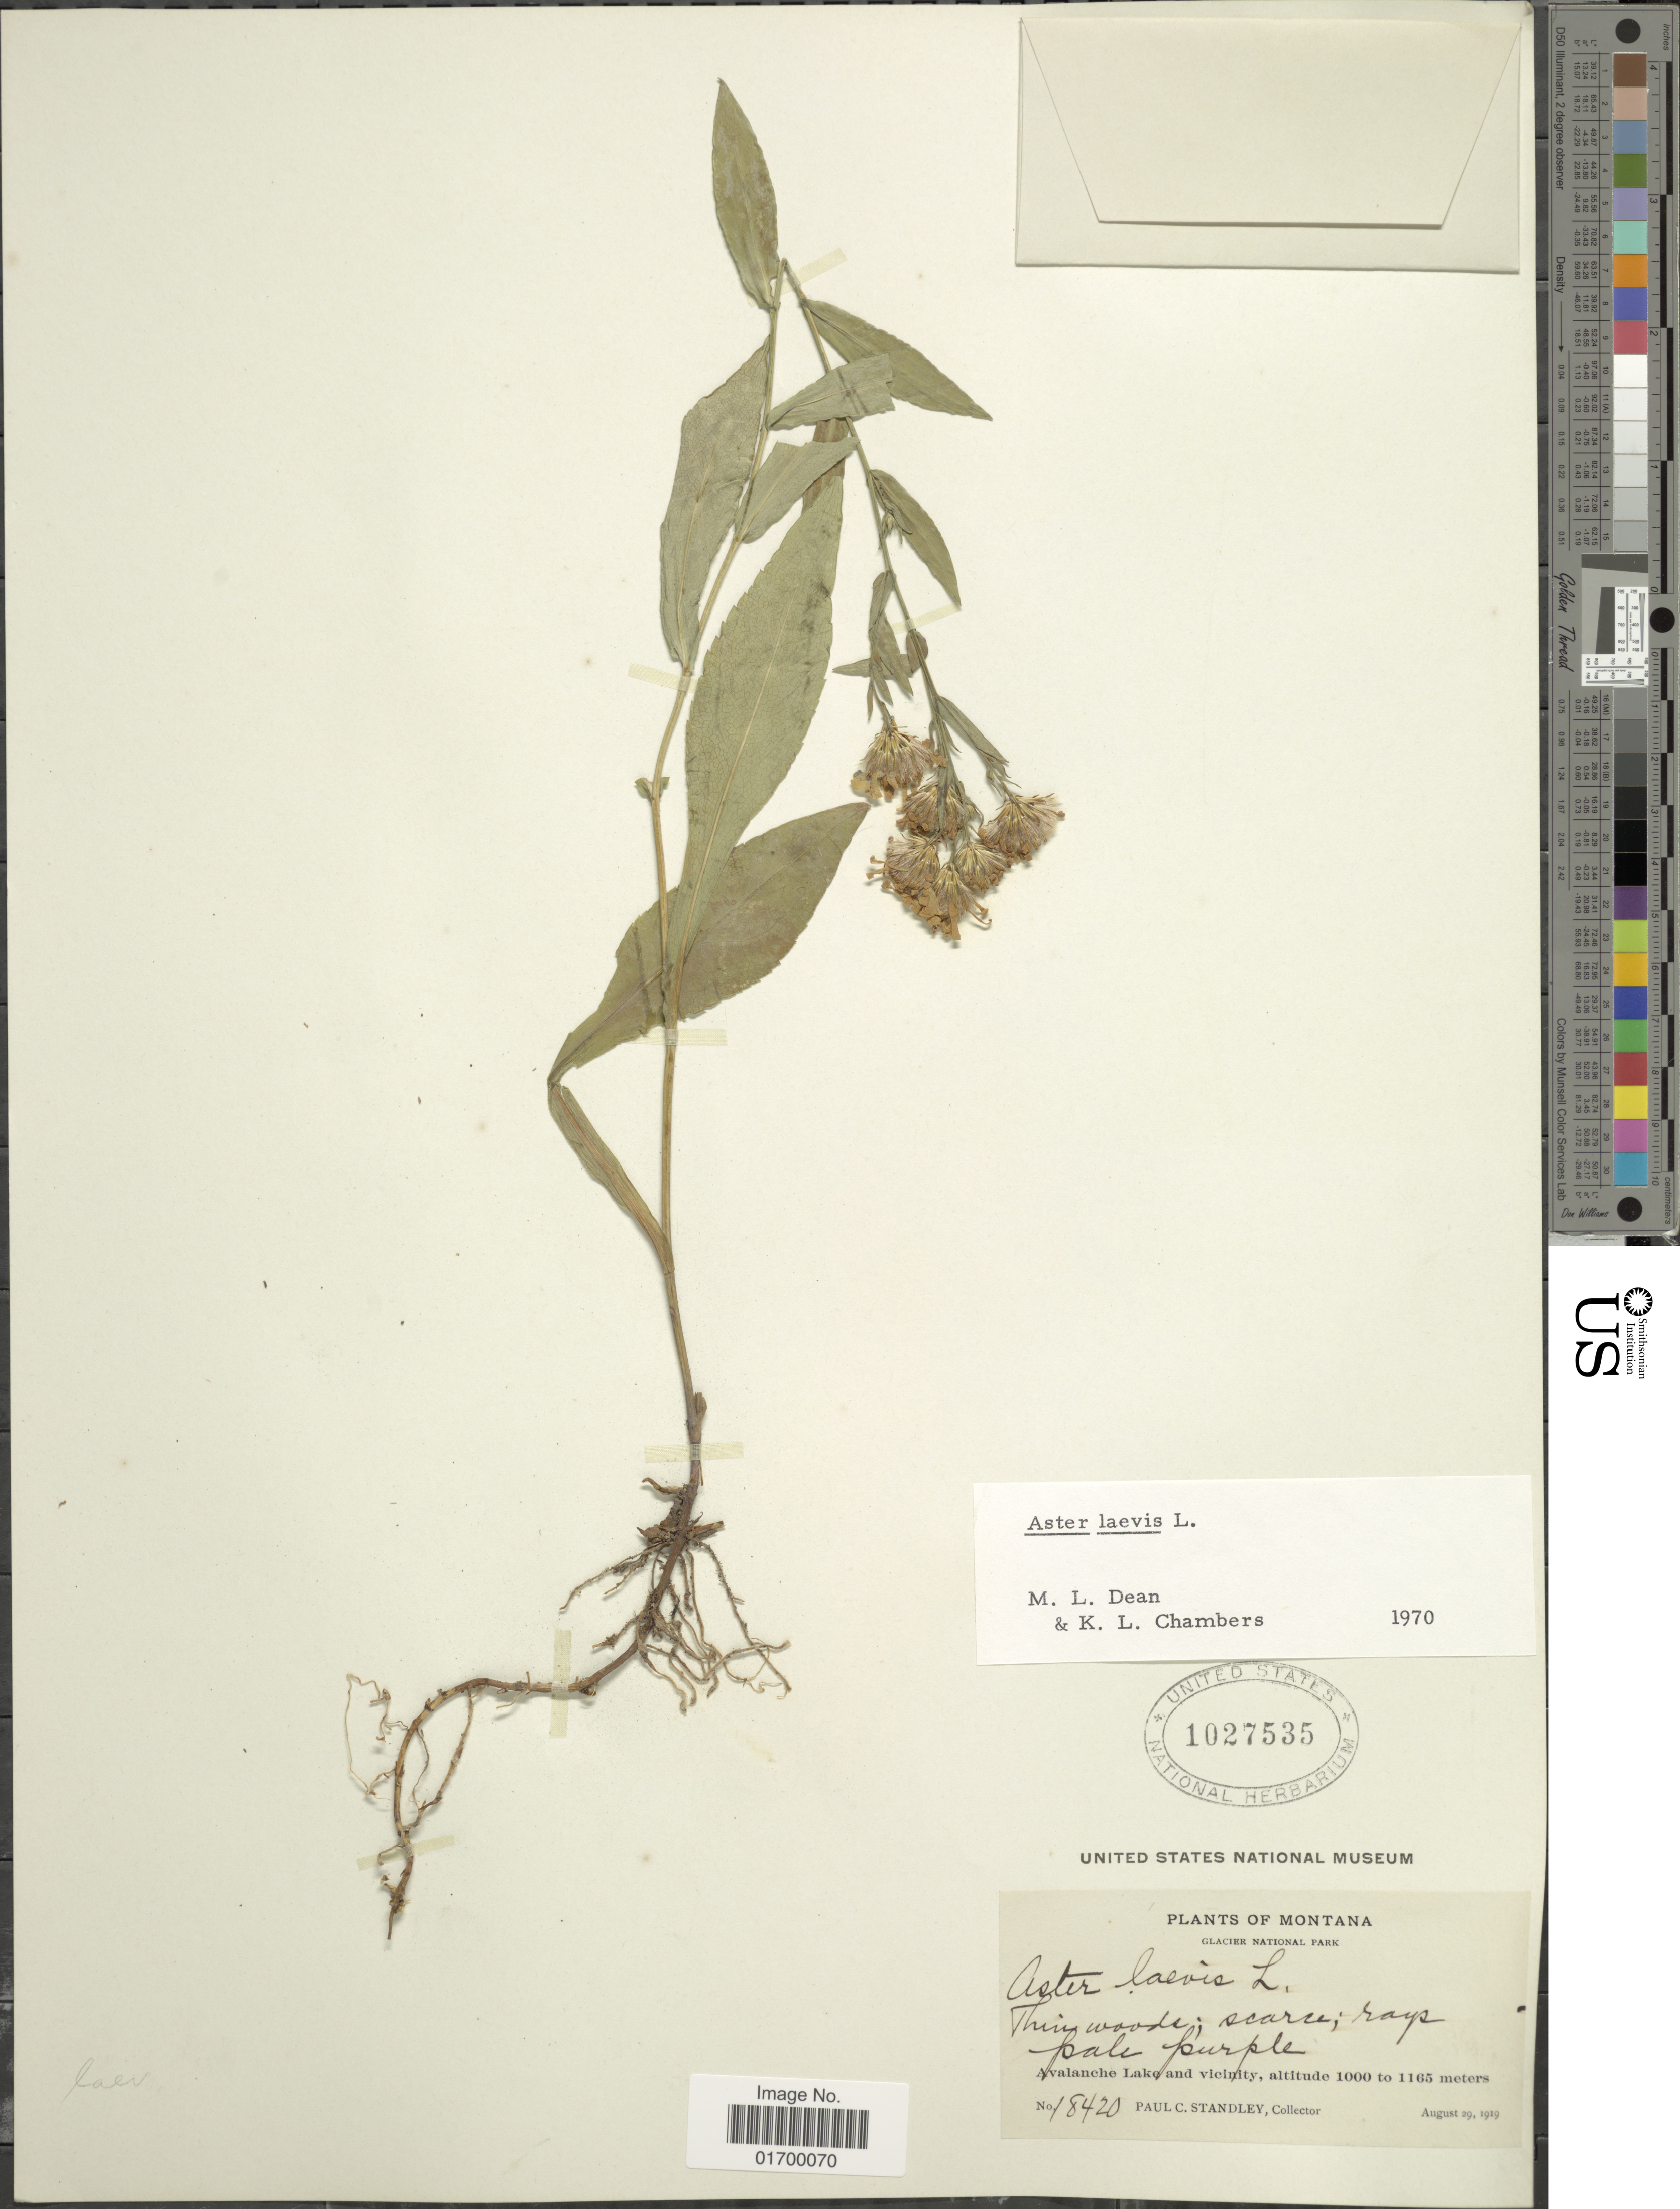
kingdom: Plantae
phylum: Tracheophyta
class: Magnoliopsida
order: Asterales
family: Asteraceae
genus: Symphyotrichum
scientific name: Symphyotrichum laeve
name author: (L.) Á. Löve & D. Löve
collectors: P. C. Standley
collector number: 18420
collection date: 1919-08-29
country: United States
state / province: Montana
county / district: Flathead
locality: Glacier National Park, Avalanche Lake and vicinity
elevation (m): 1000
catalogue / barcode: US 1027535